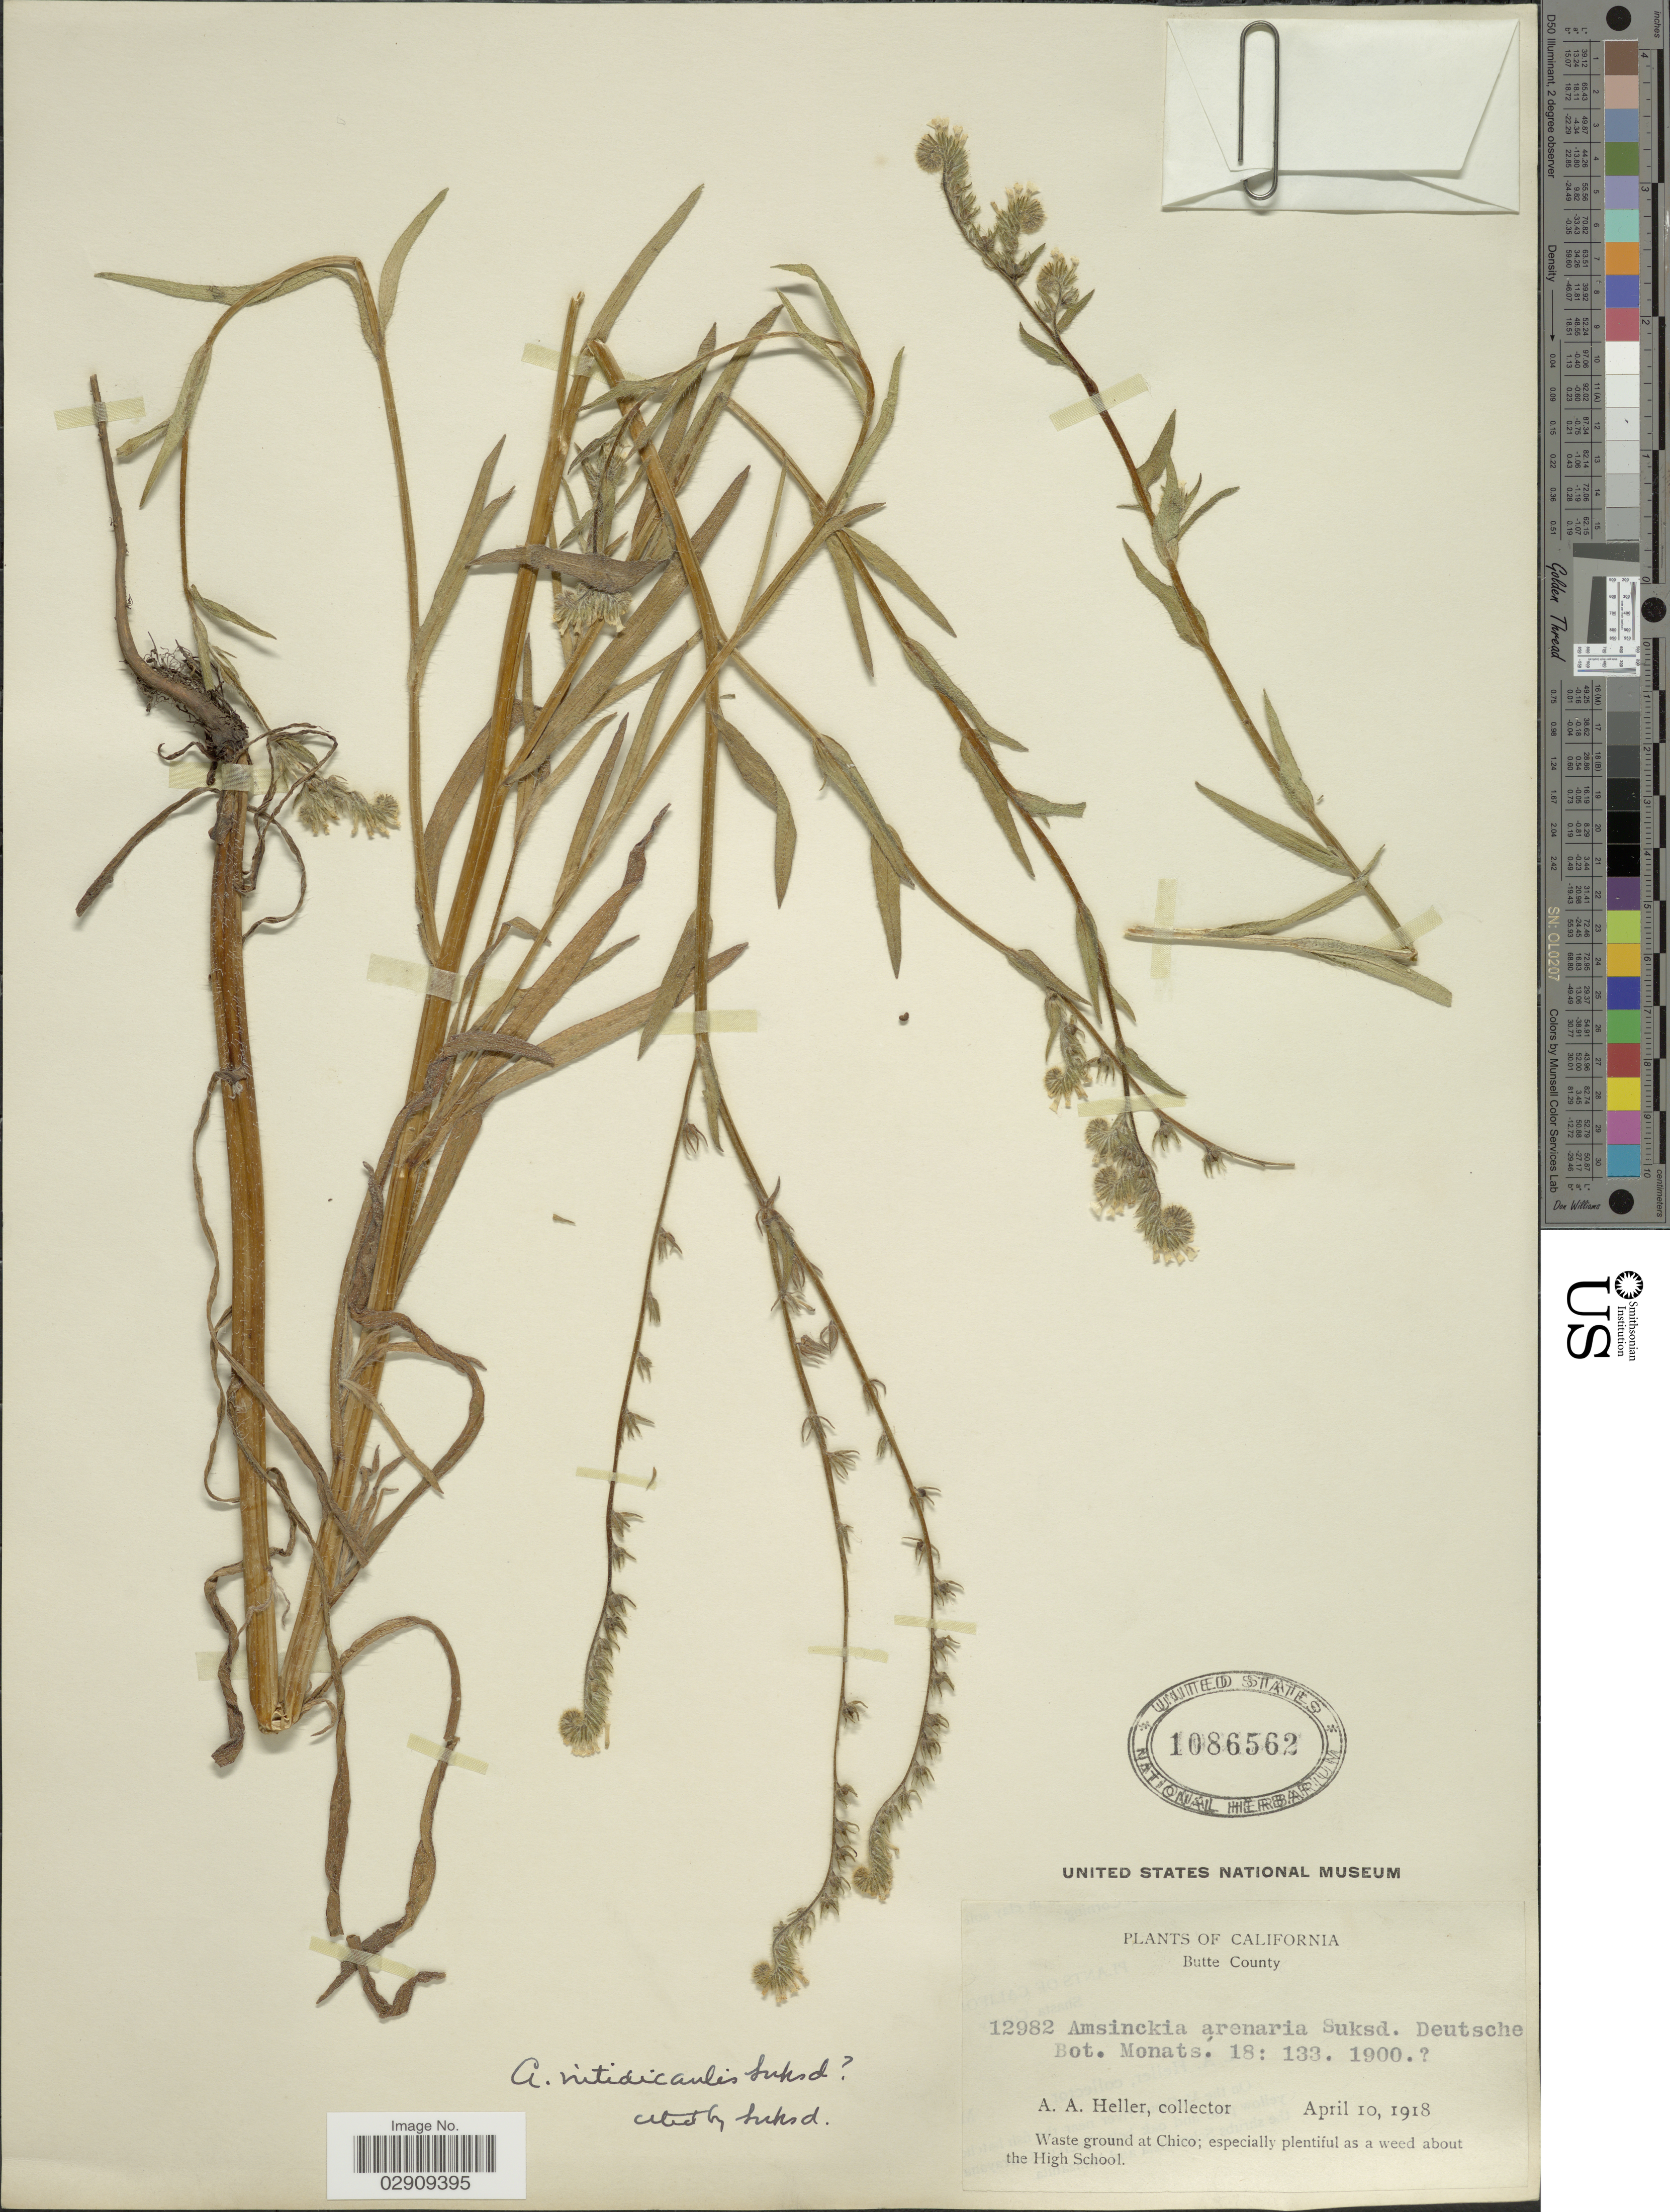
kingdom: Plantae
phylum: Tracheophyta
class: Magnoliopsida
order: Boraginales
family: Boraginaceae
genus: Amsinckia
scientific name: Amsinckia menziesii var. intermedia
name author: (Fisch. & C.A. Mey.) Ganders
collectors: A. A. Heller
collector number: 12982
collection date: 1918-04-10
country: United States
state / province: California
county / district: Butte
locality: Butte County. Waste ground at Chico; about the High School.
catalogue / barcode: US 1086562